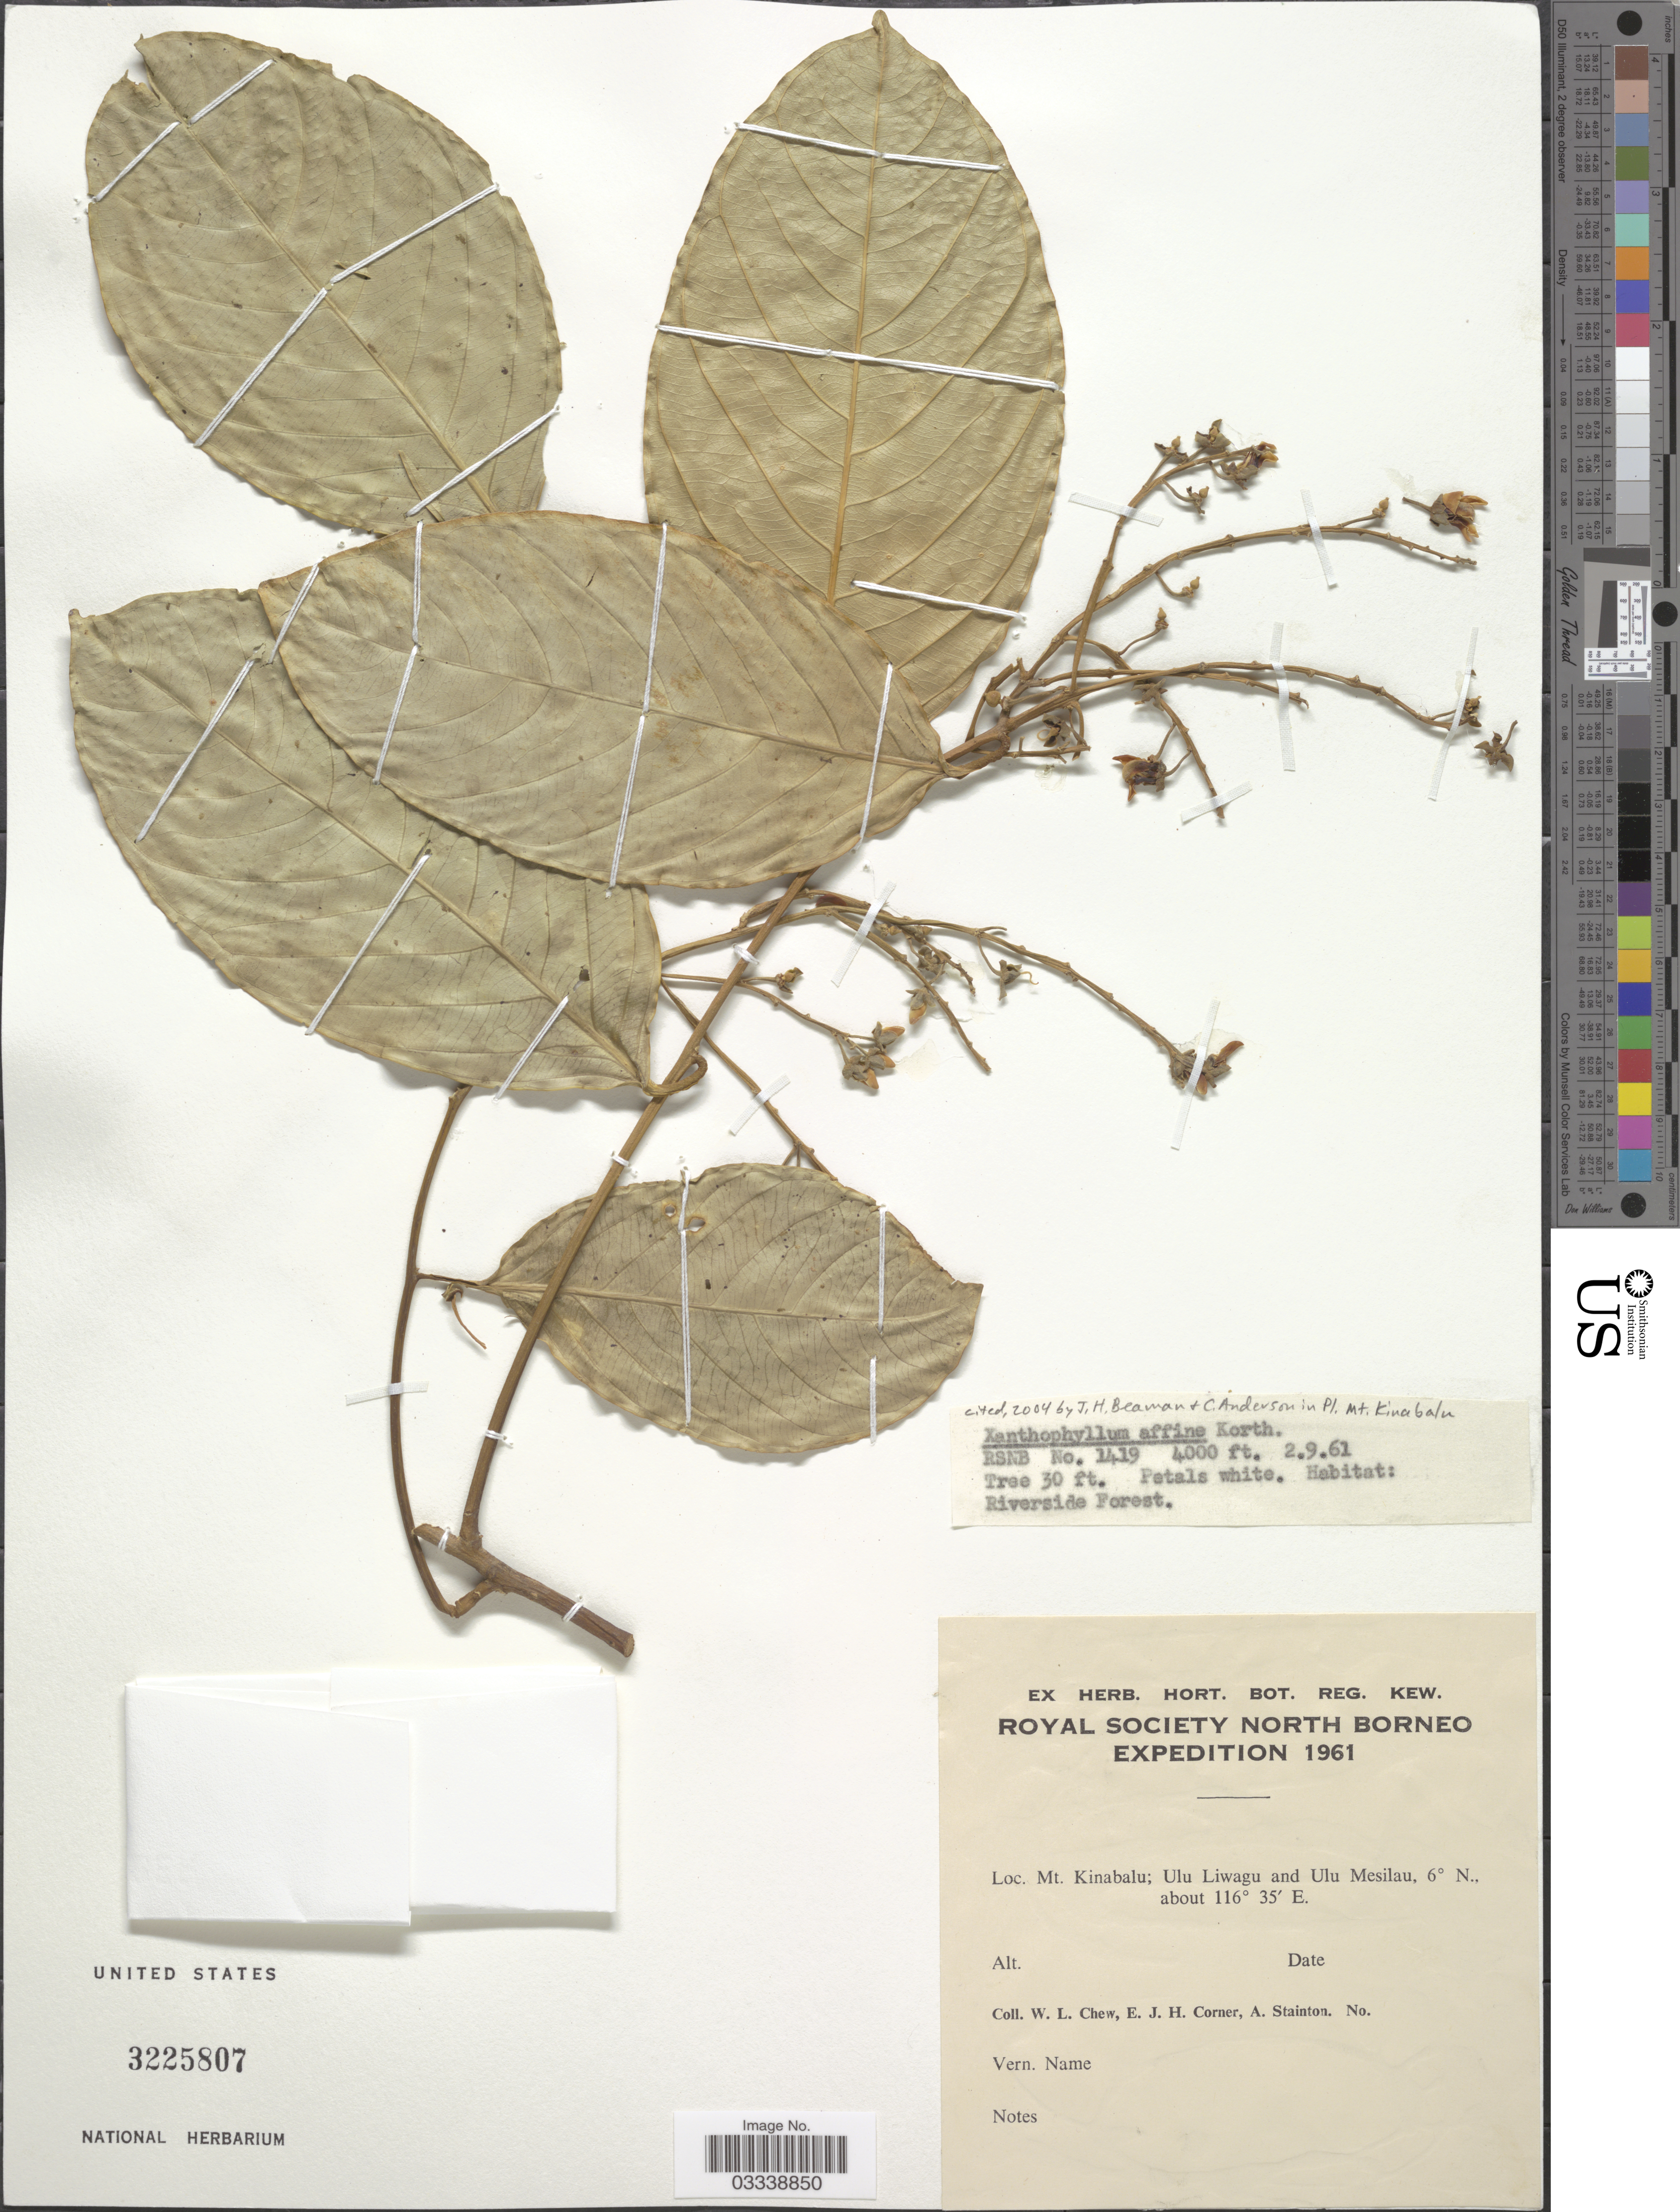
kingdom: Plantae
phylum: Tracheophyta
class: Magnoliopsida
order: Fabales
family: Polygalaceae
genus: Xanthophyllum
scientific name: Xanthophyllum affine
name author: Korth. ex Miq.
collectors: W. Chew, E. Corner & A. Stainton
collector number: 1419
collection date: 1961-09-02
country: Malaysia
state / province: Sabah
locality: North Borneo. Mt. Kinabalu; Ulu Liwagu and Ulu Mesilau.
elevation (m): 1219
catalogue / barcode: US 3225807